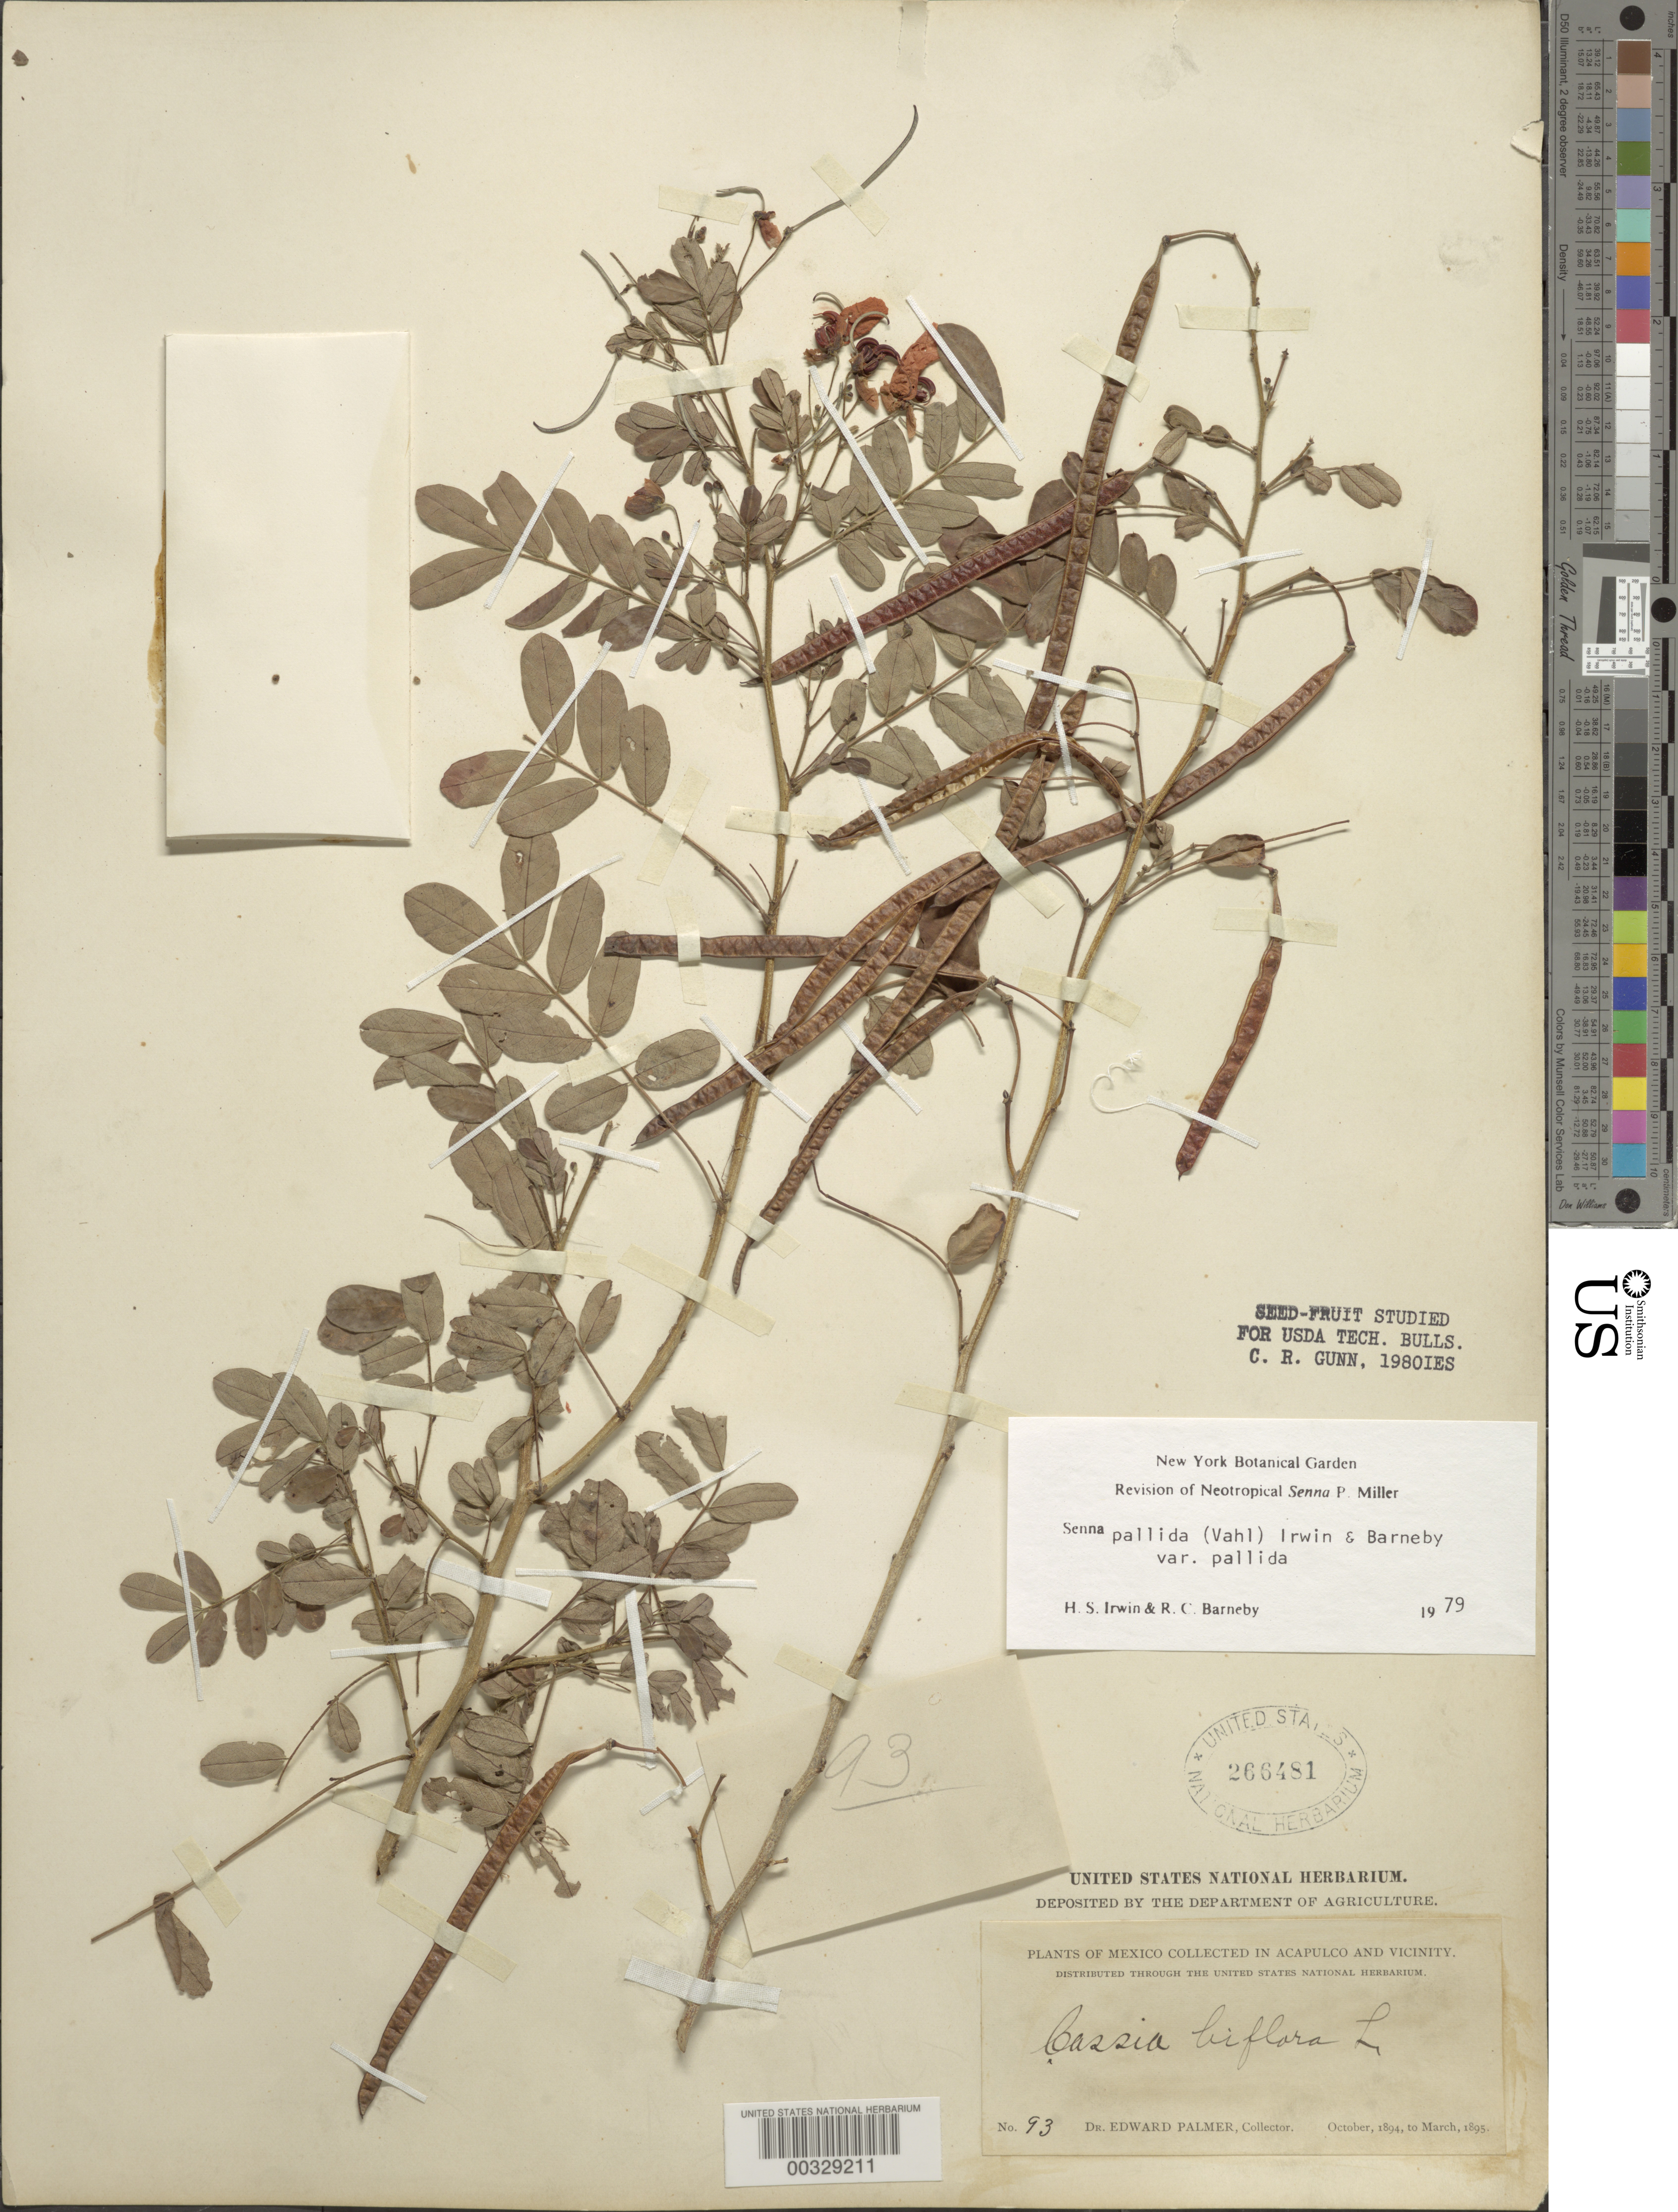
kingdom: Plantae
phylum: Tracheophyta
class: Magnoliopsida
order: Fabales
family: Fabaceae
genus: Senna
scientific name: Senna pallida var. pallida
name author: (Vahl) H.S. Irwin & Barneby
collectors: E. Palmer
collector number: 93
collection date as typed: Oct 1894 to -- Mar 1895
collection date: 1894-10/1895-03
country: Mexico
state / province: Guerrero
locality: Acapulco and vicinity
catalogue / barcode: US 266481